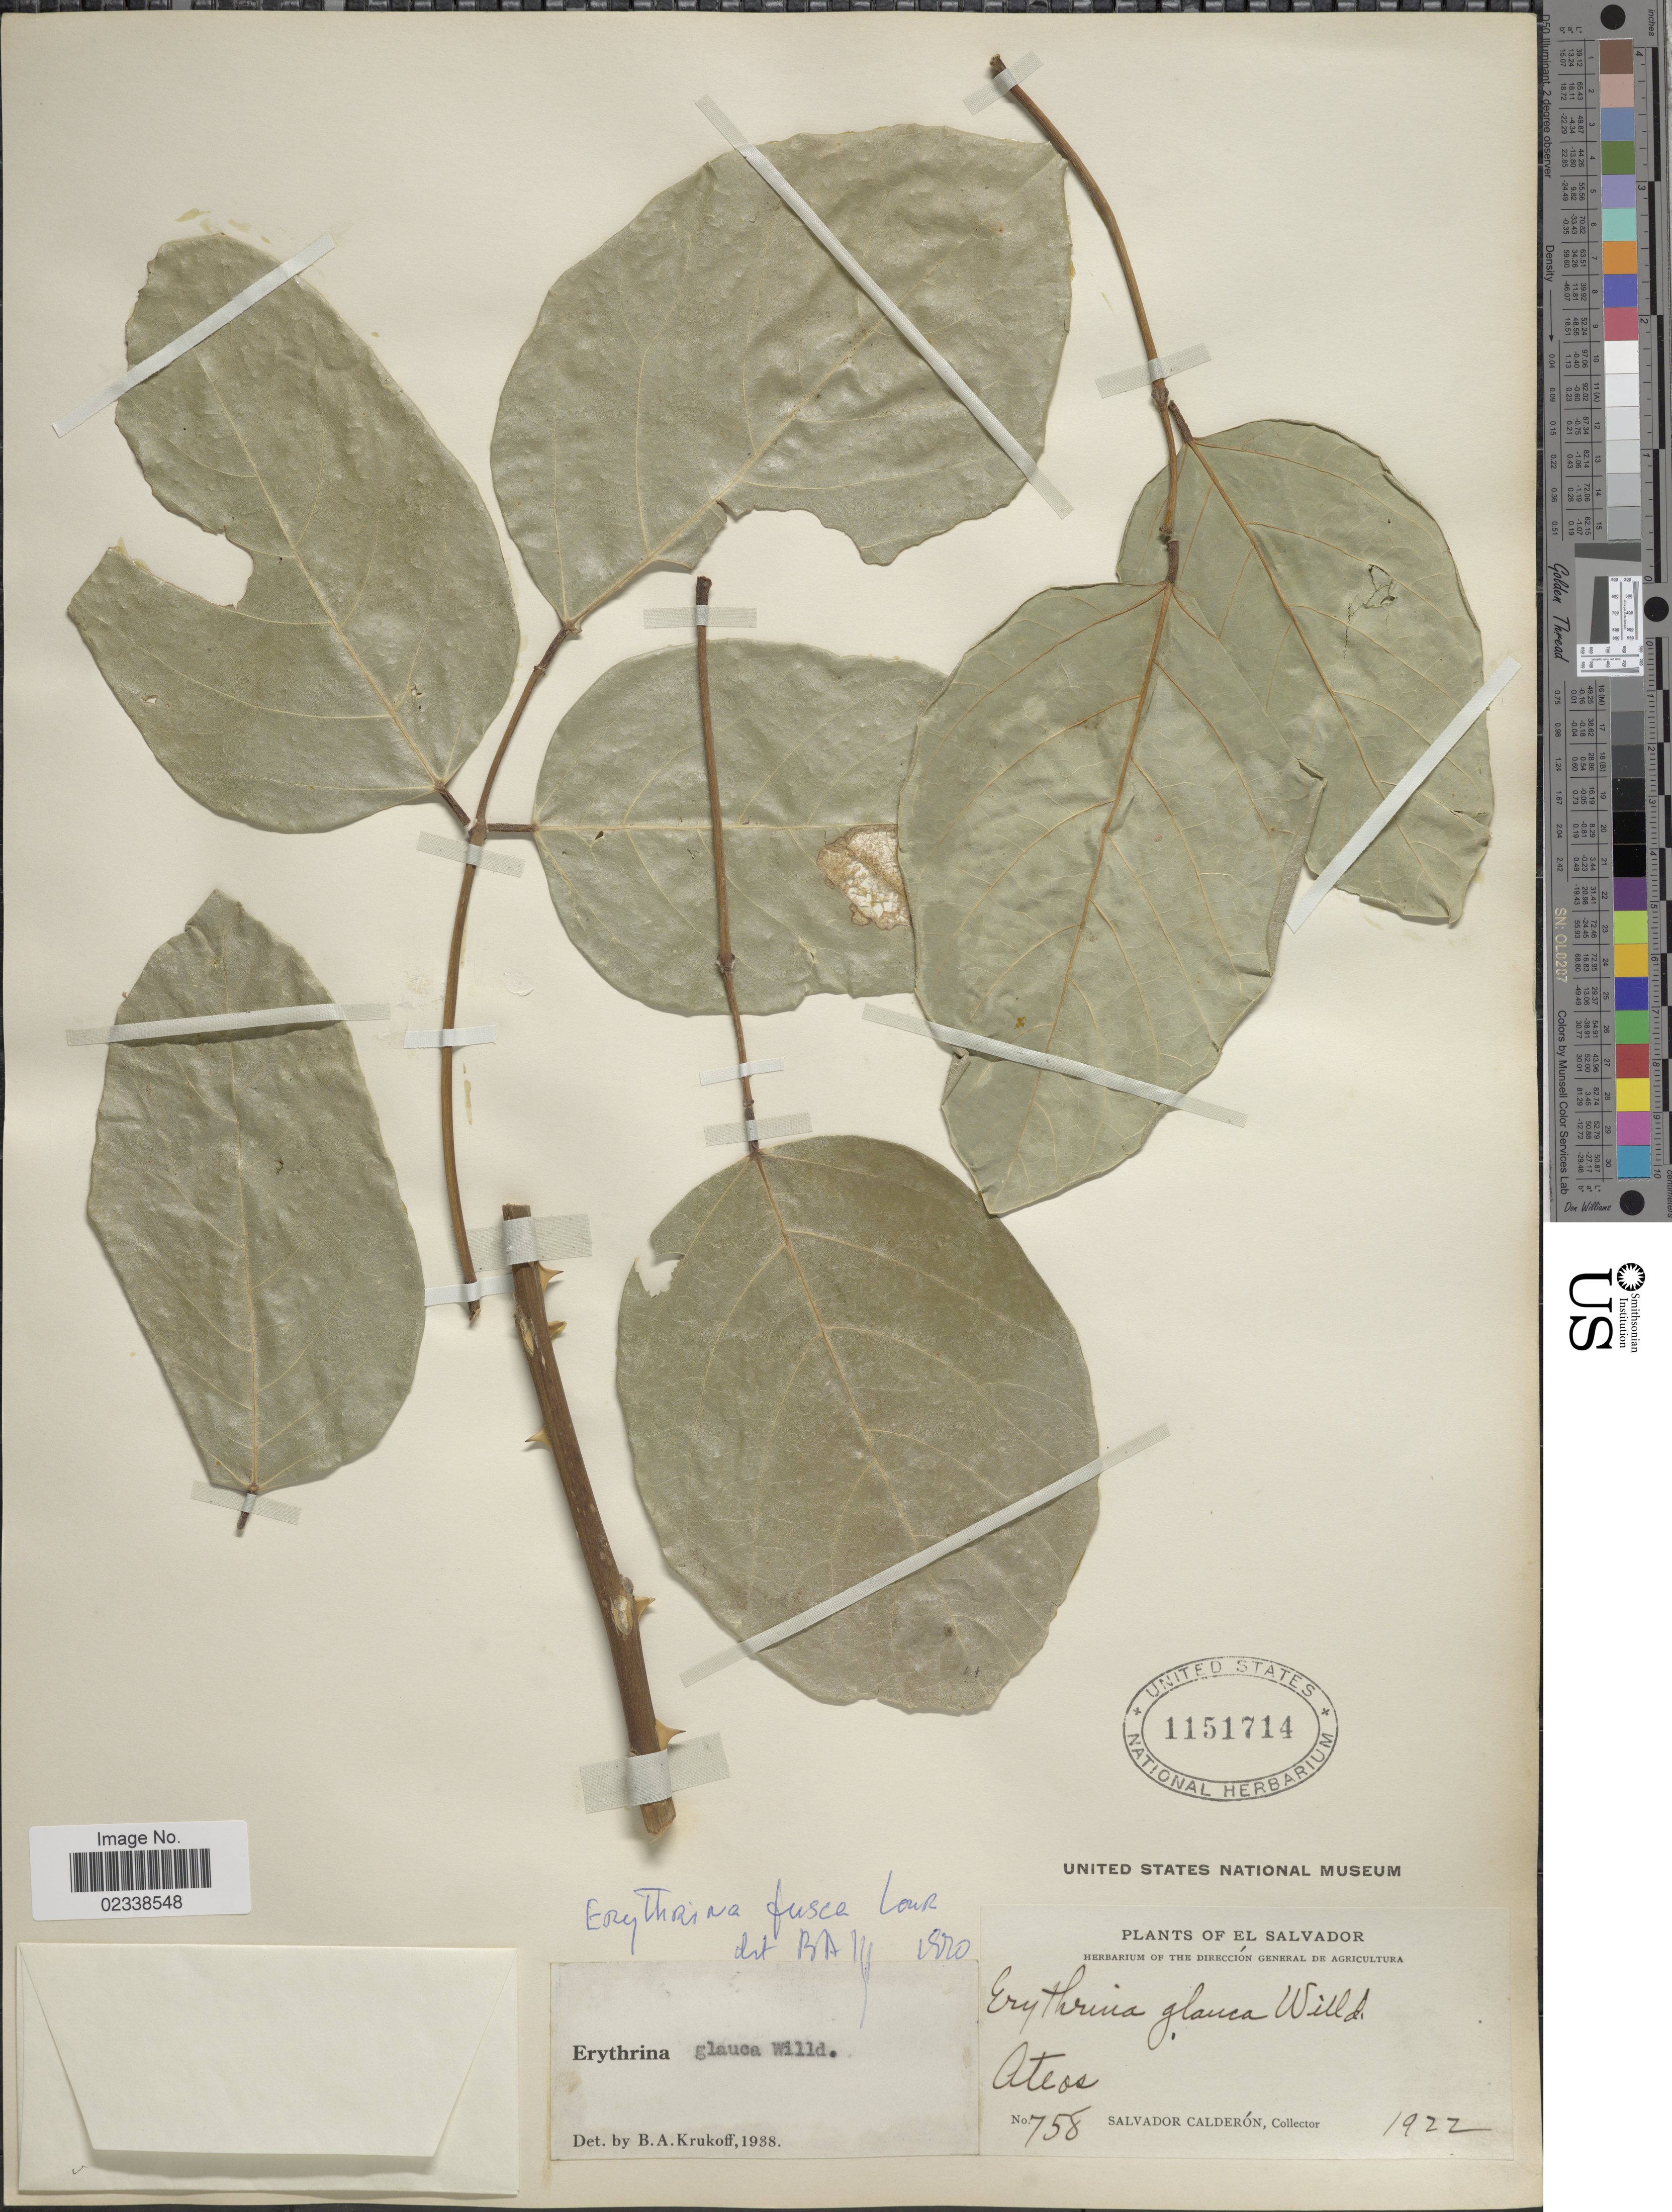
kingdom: Plantae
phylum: Tracheophyta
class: Magnoliopsida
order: Fabales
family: Fabaceae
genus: Erythrina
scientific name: Erythrina fusca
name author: Lour.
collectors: S. Calderón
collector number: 758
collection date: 1922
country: El Salvador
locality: Atcos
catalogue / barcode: US 1151714